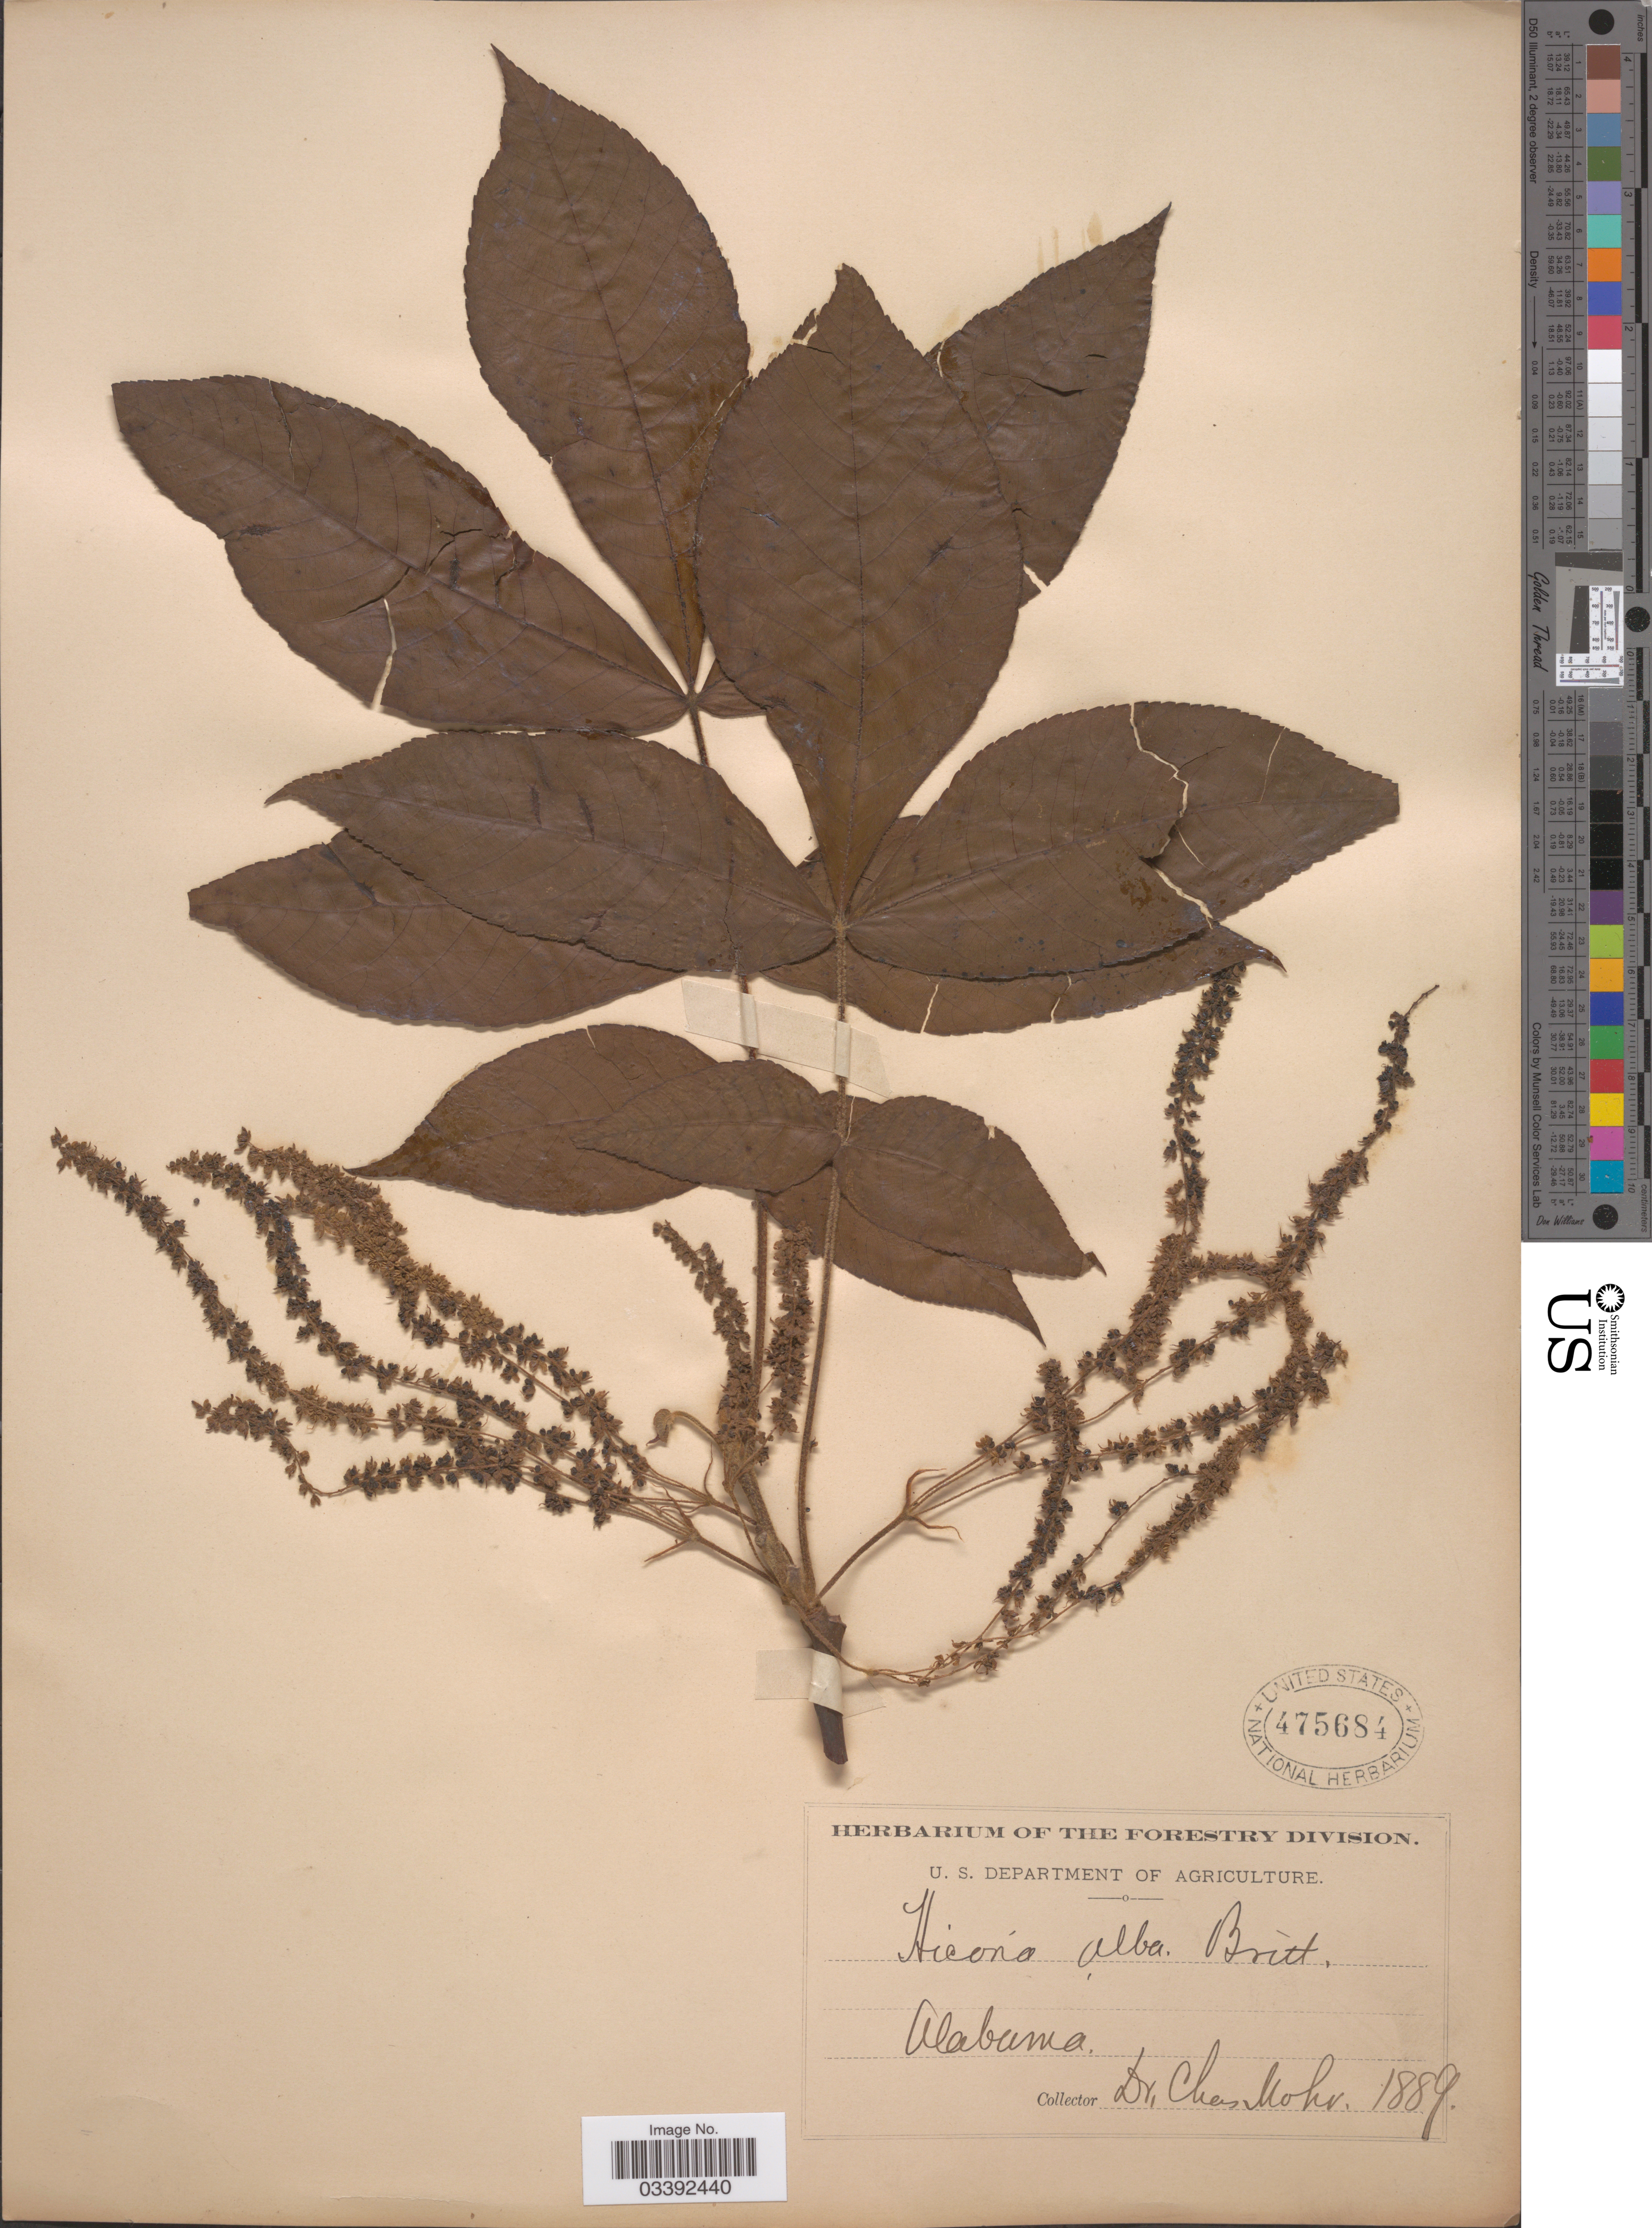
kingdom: Plantae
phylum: Tracheophyta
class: Magnoliopsida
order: Fagales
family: Juglandaceae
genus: Carya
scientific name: Carya tomentosa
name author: (Lam.) Nutt.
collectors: Mohr, C. T. (herbarium)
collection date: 1889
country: United States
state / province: Alabama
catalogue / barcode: US 475684